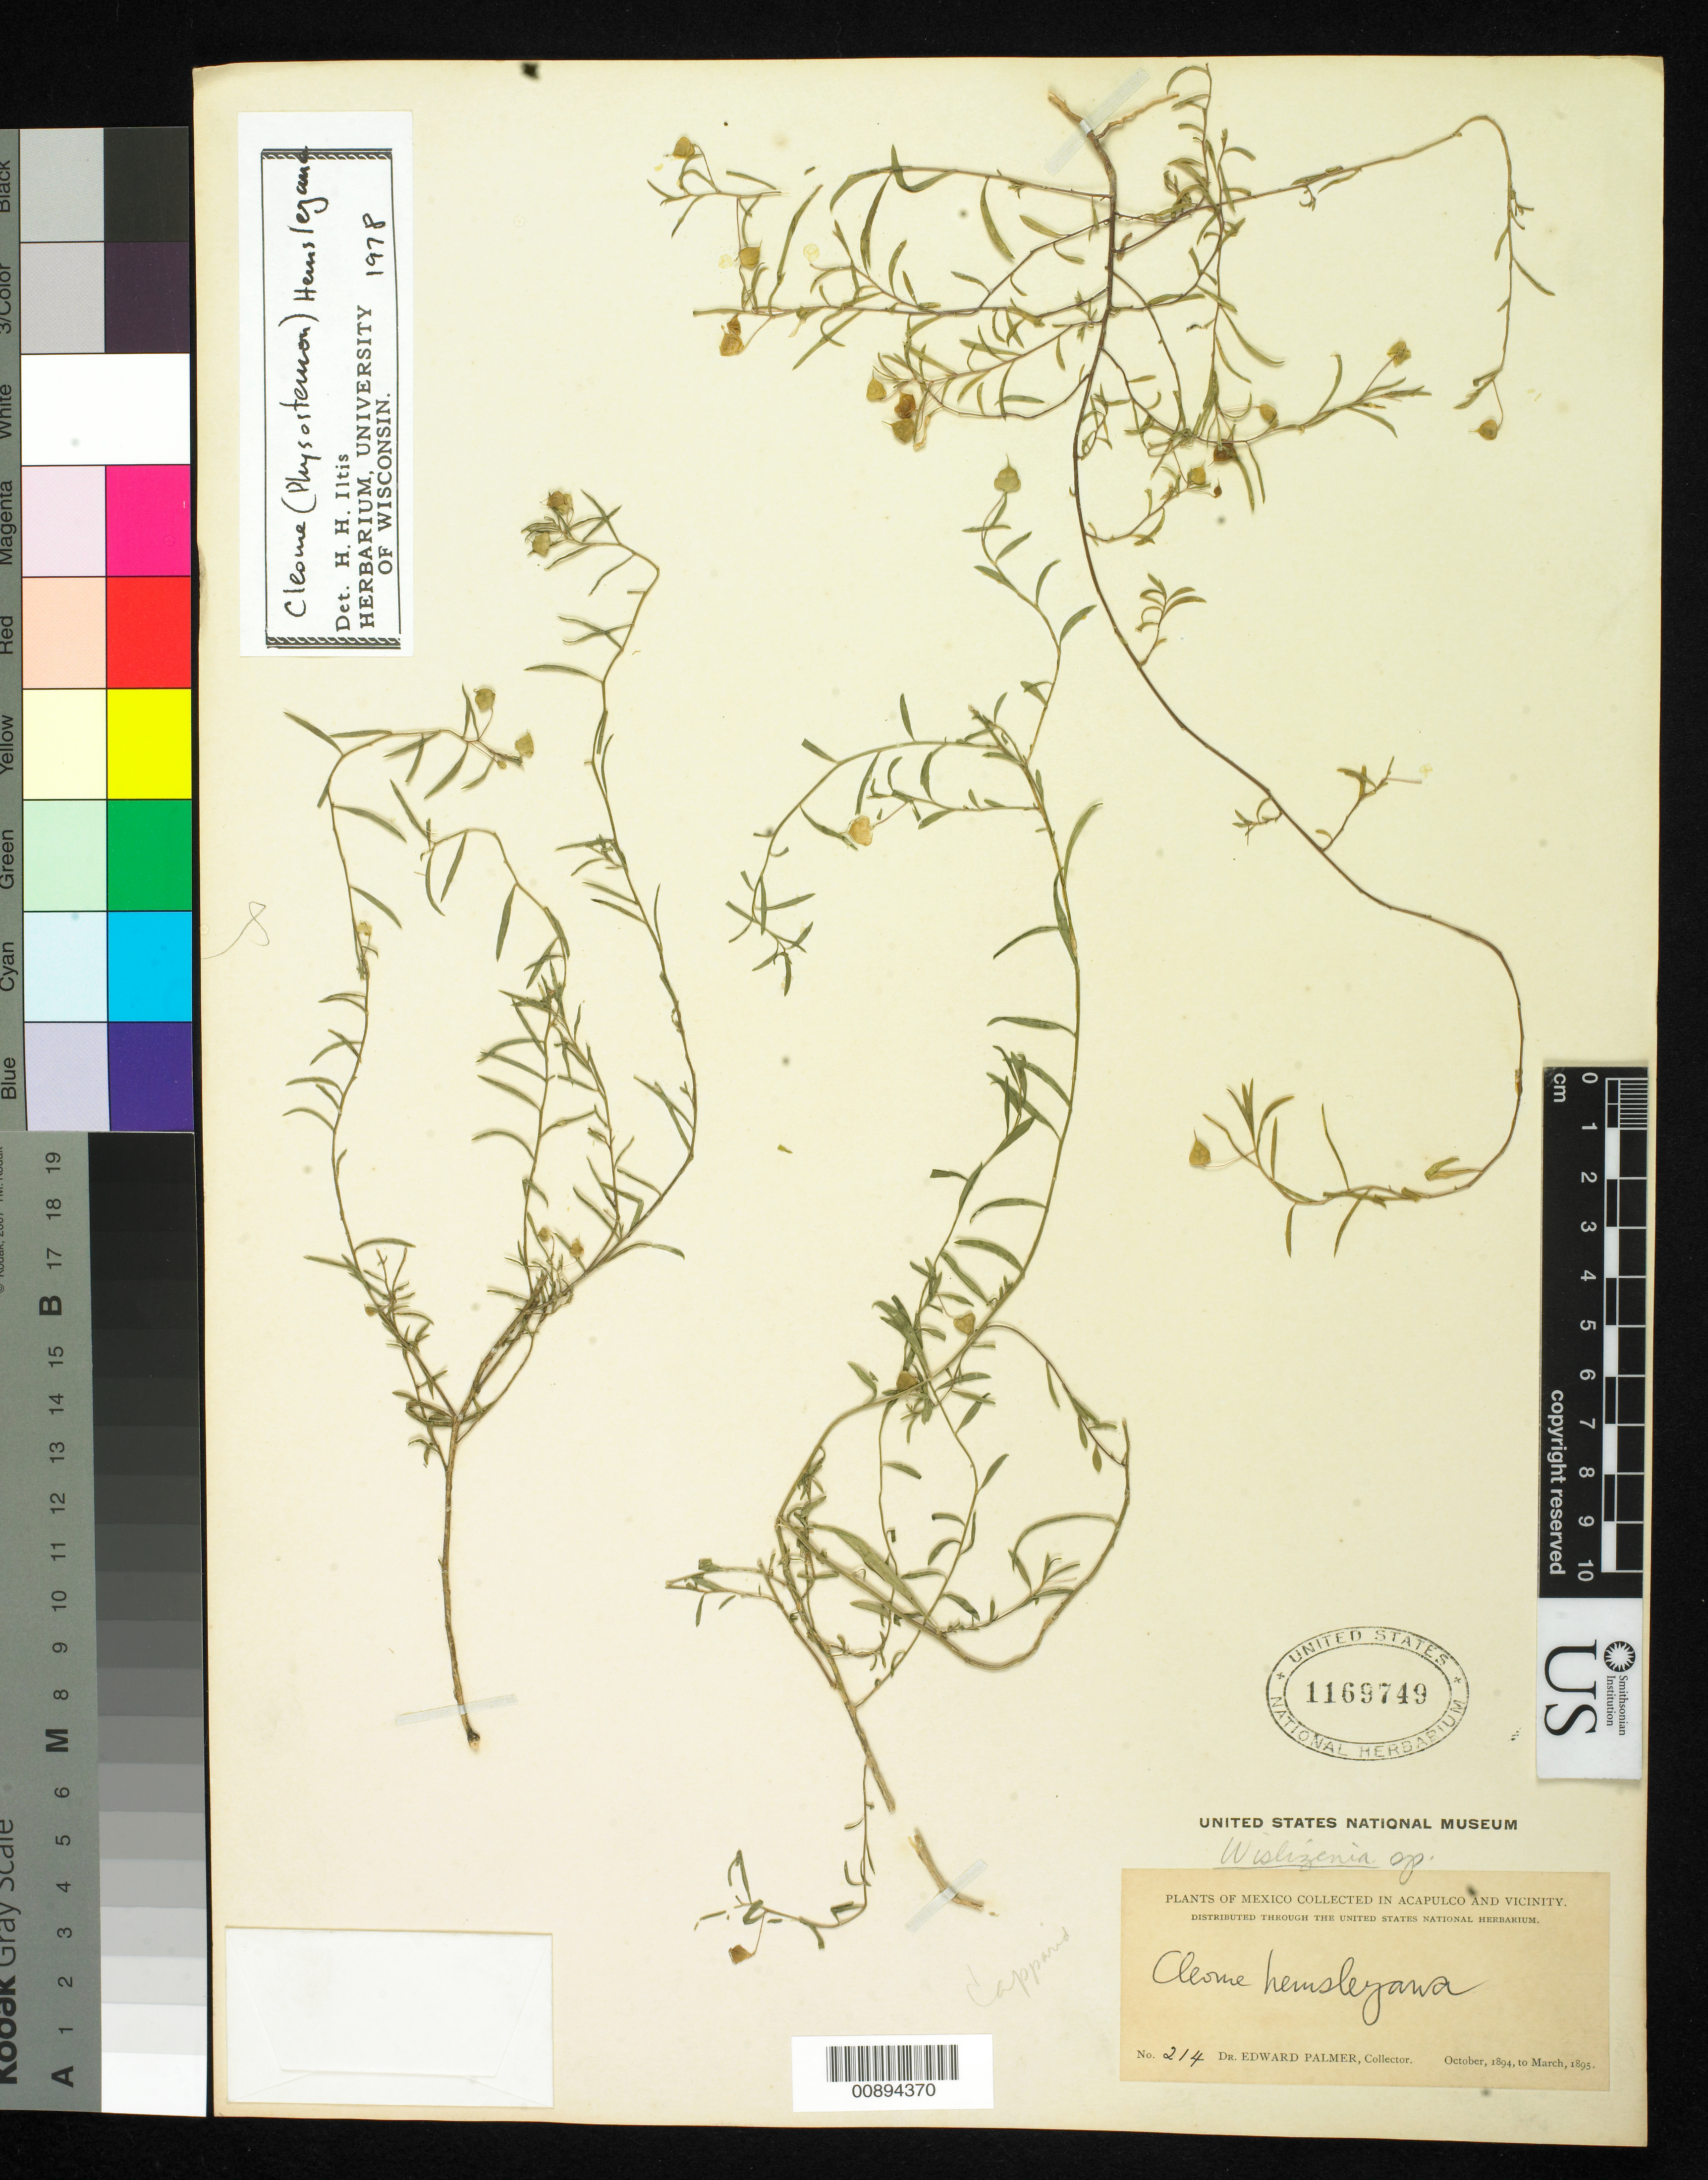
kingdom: Plantae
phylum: Tracheophyta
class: Magnoliopsida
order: Brassicales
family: Cleomaceae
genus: Physostemon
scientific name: Physostemon hemsleyanus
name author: (Bullock) R.C. Foster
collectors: E. Palmer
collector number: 214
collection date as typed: Oct 1894 to -- Mar 1895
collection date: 1894-10/1895-03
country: Mexico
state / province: Guerrero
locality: Acapulco, Guerrero and vicinity.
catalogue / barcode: US 1169749